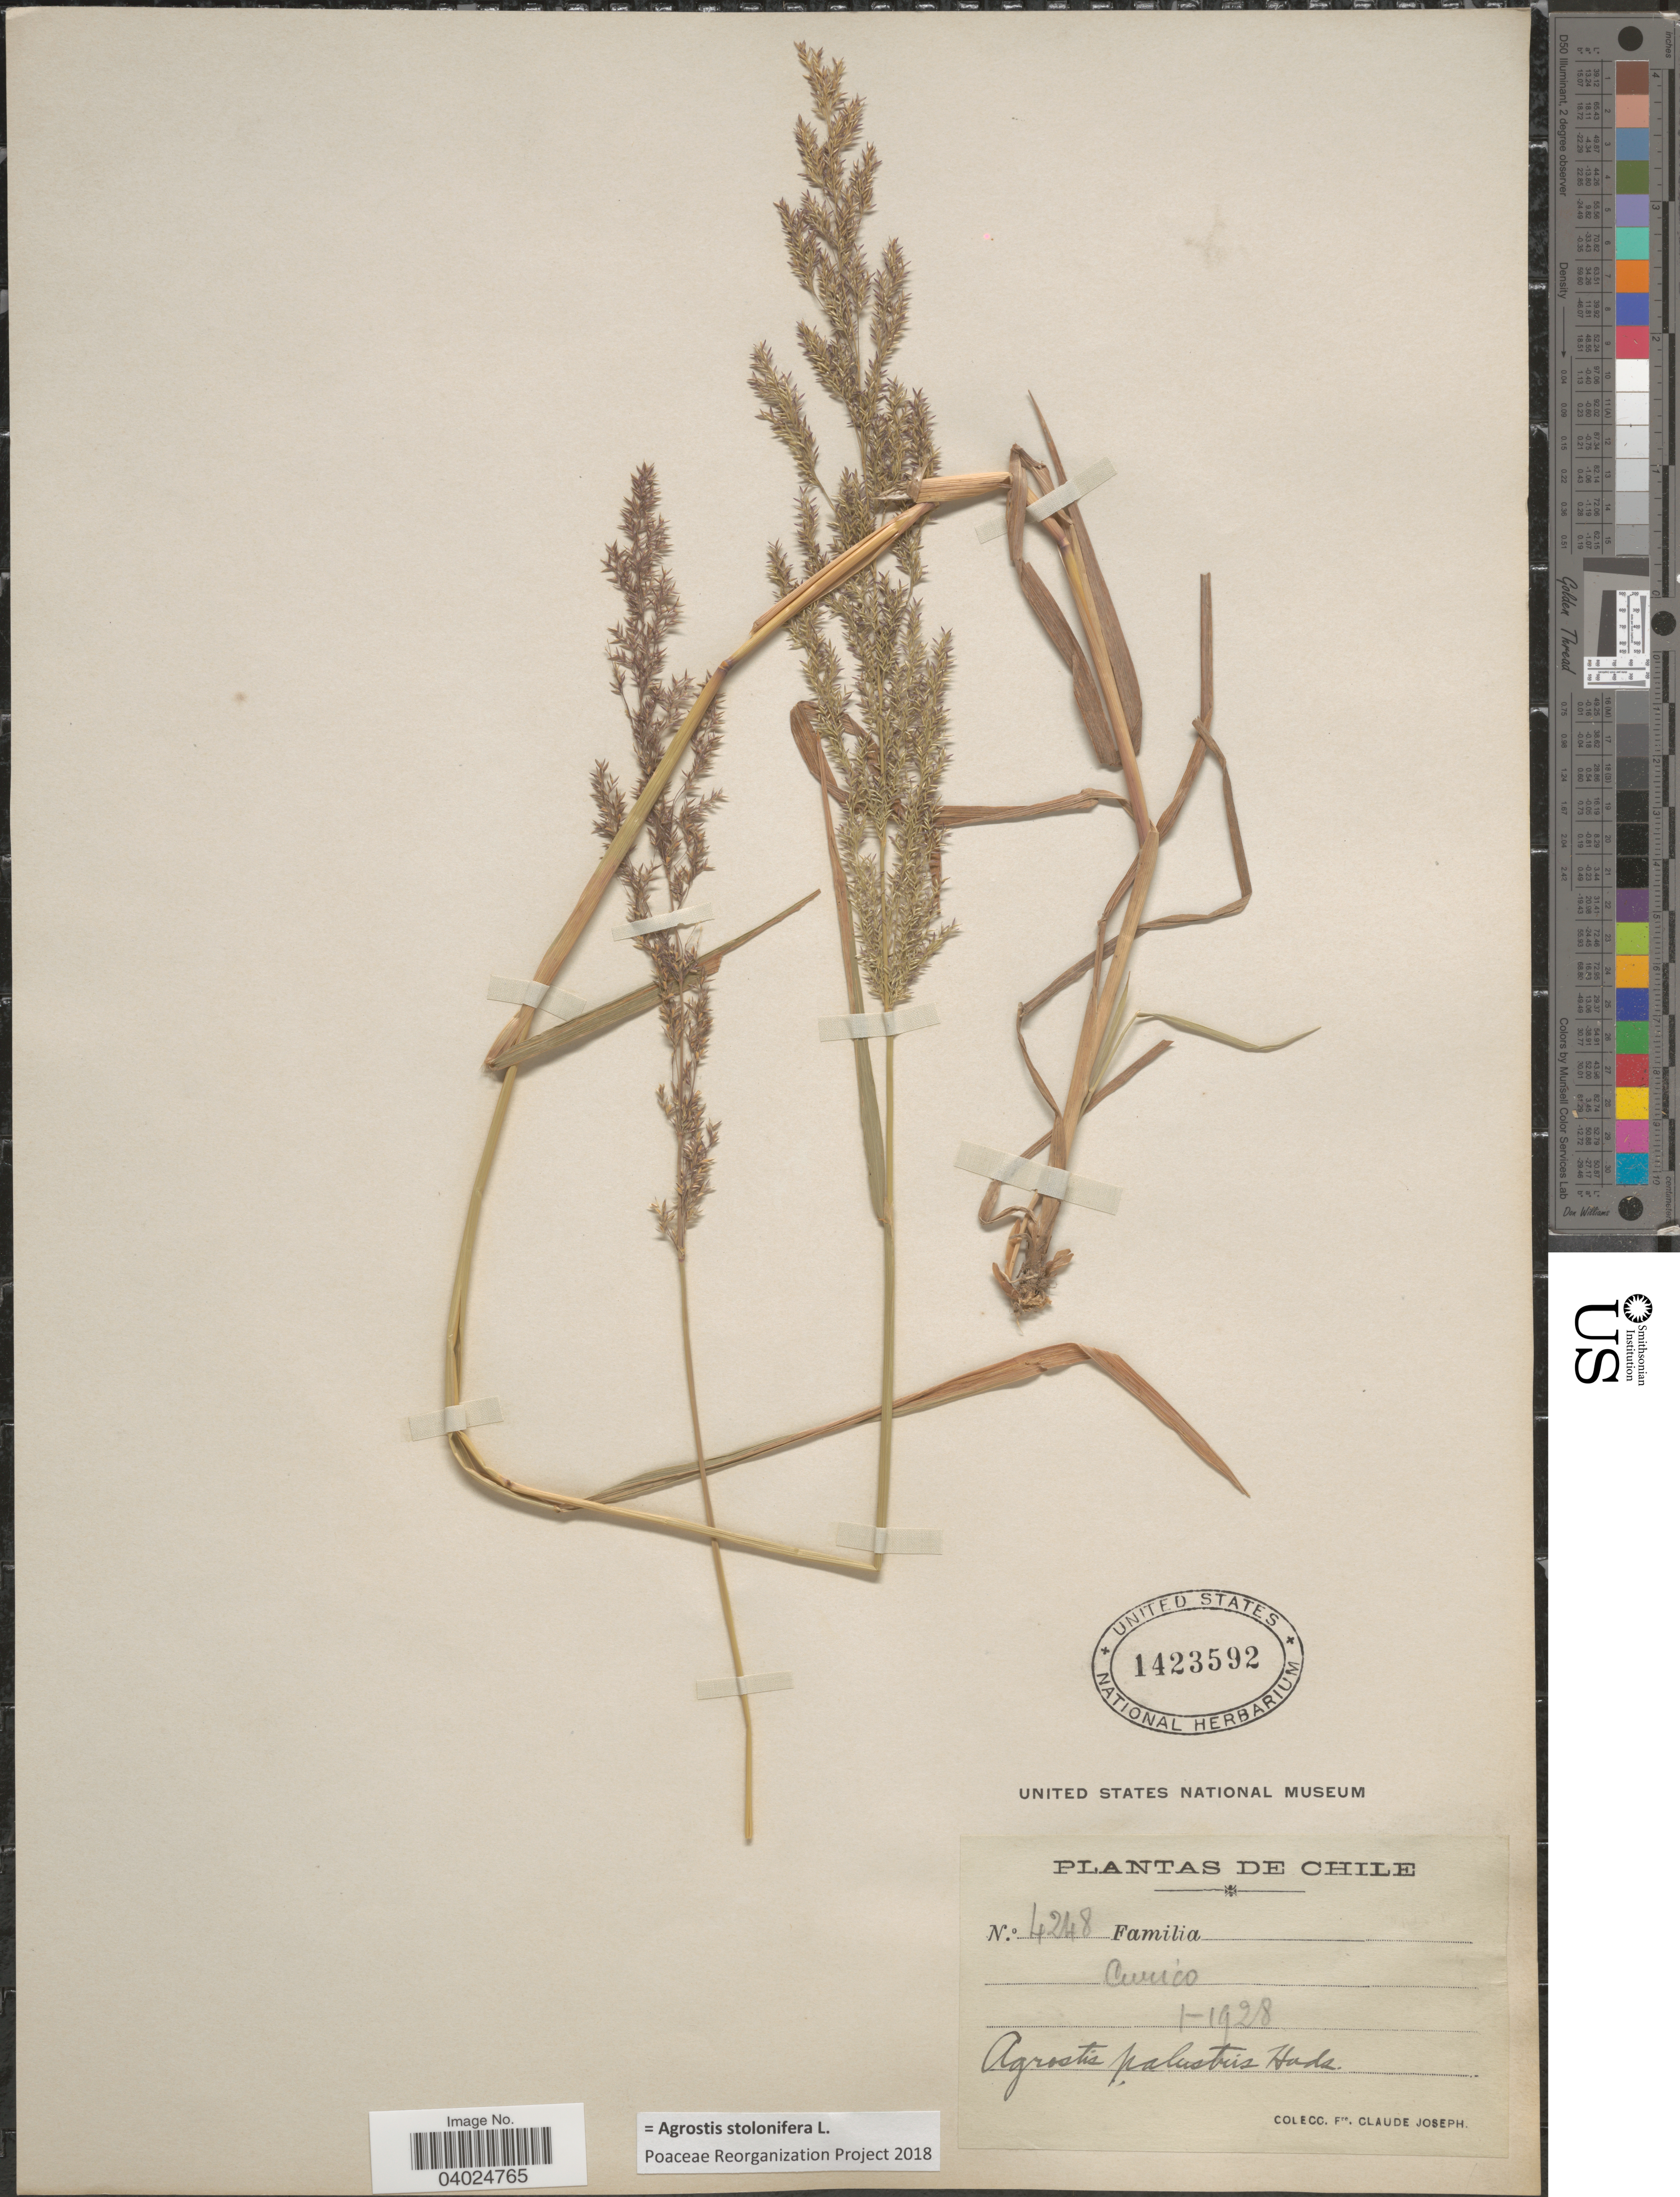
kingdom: Plantae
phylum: Tracheophyta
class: Liliopsida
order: Poales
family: Poaceae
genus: Agrostis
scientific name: Agrostis stolonifera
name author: L.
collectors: Bro. Claude-Joseph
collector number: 4248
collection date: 1928-01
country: Chile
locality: Curico.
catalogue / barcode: US 1423592